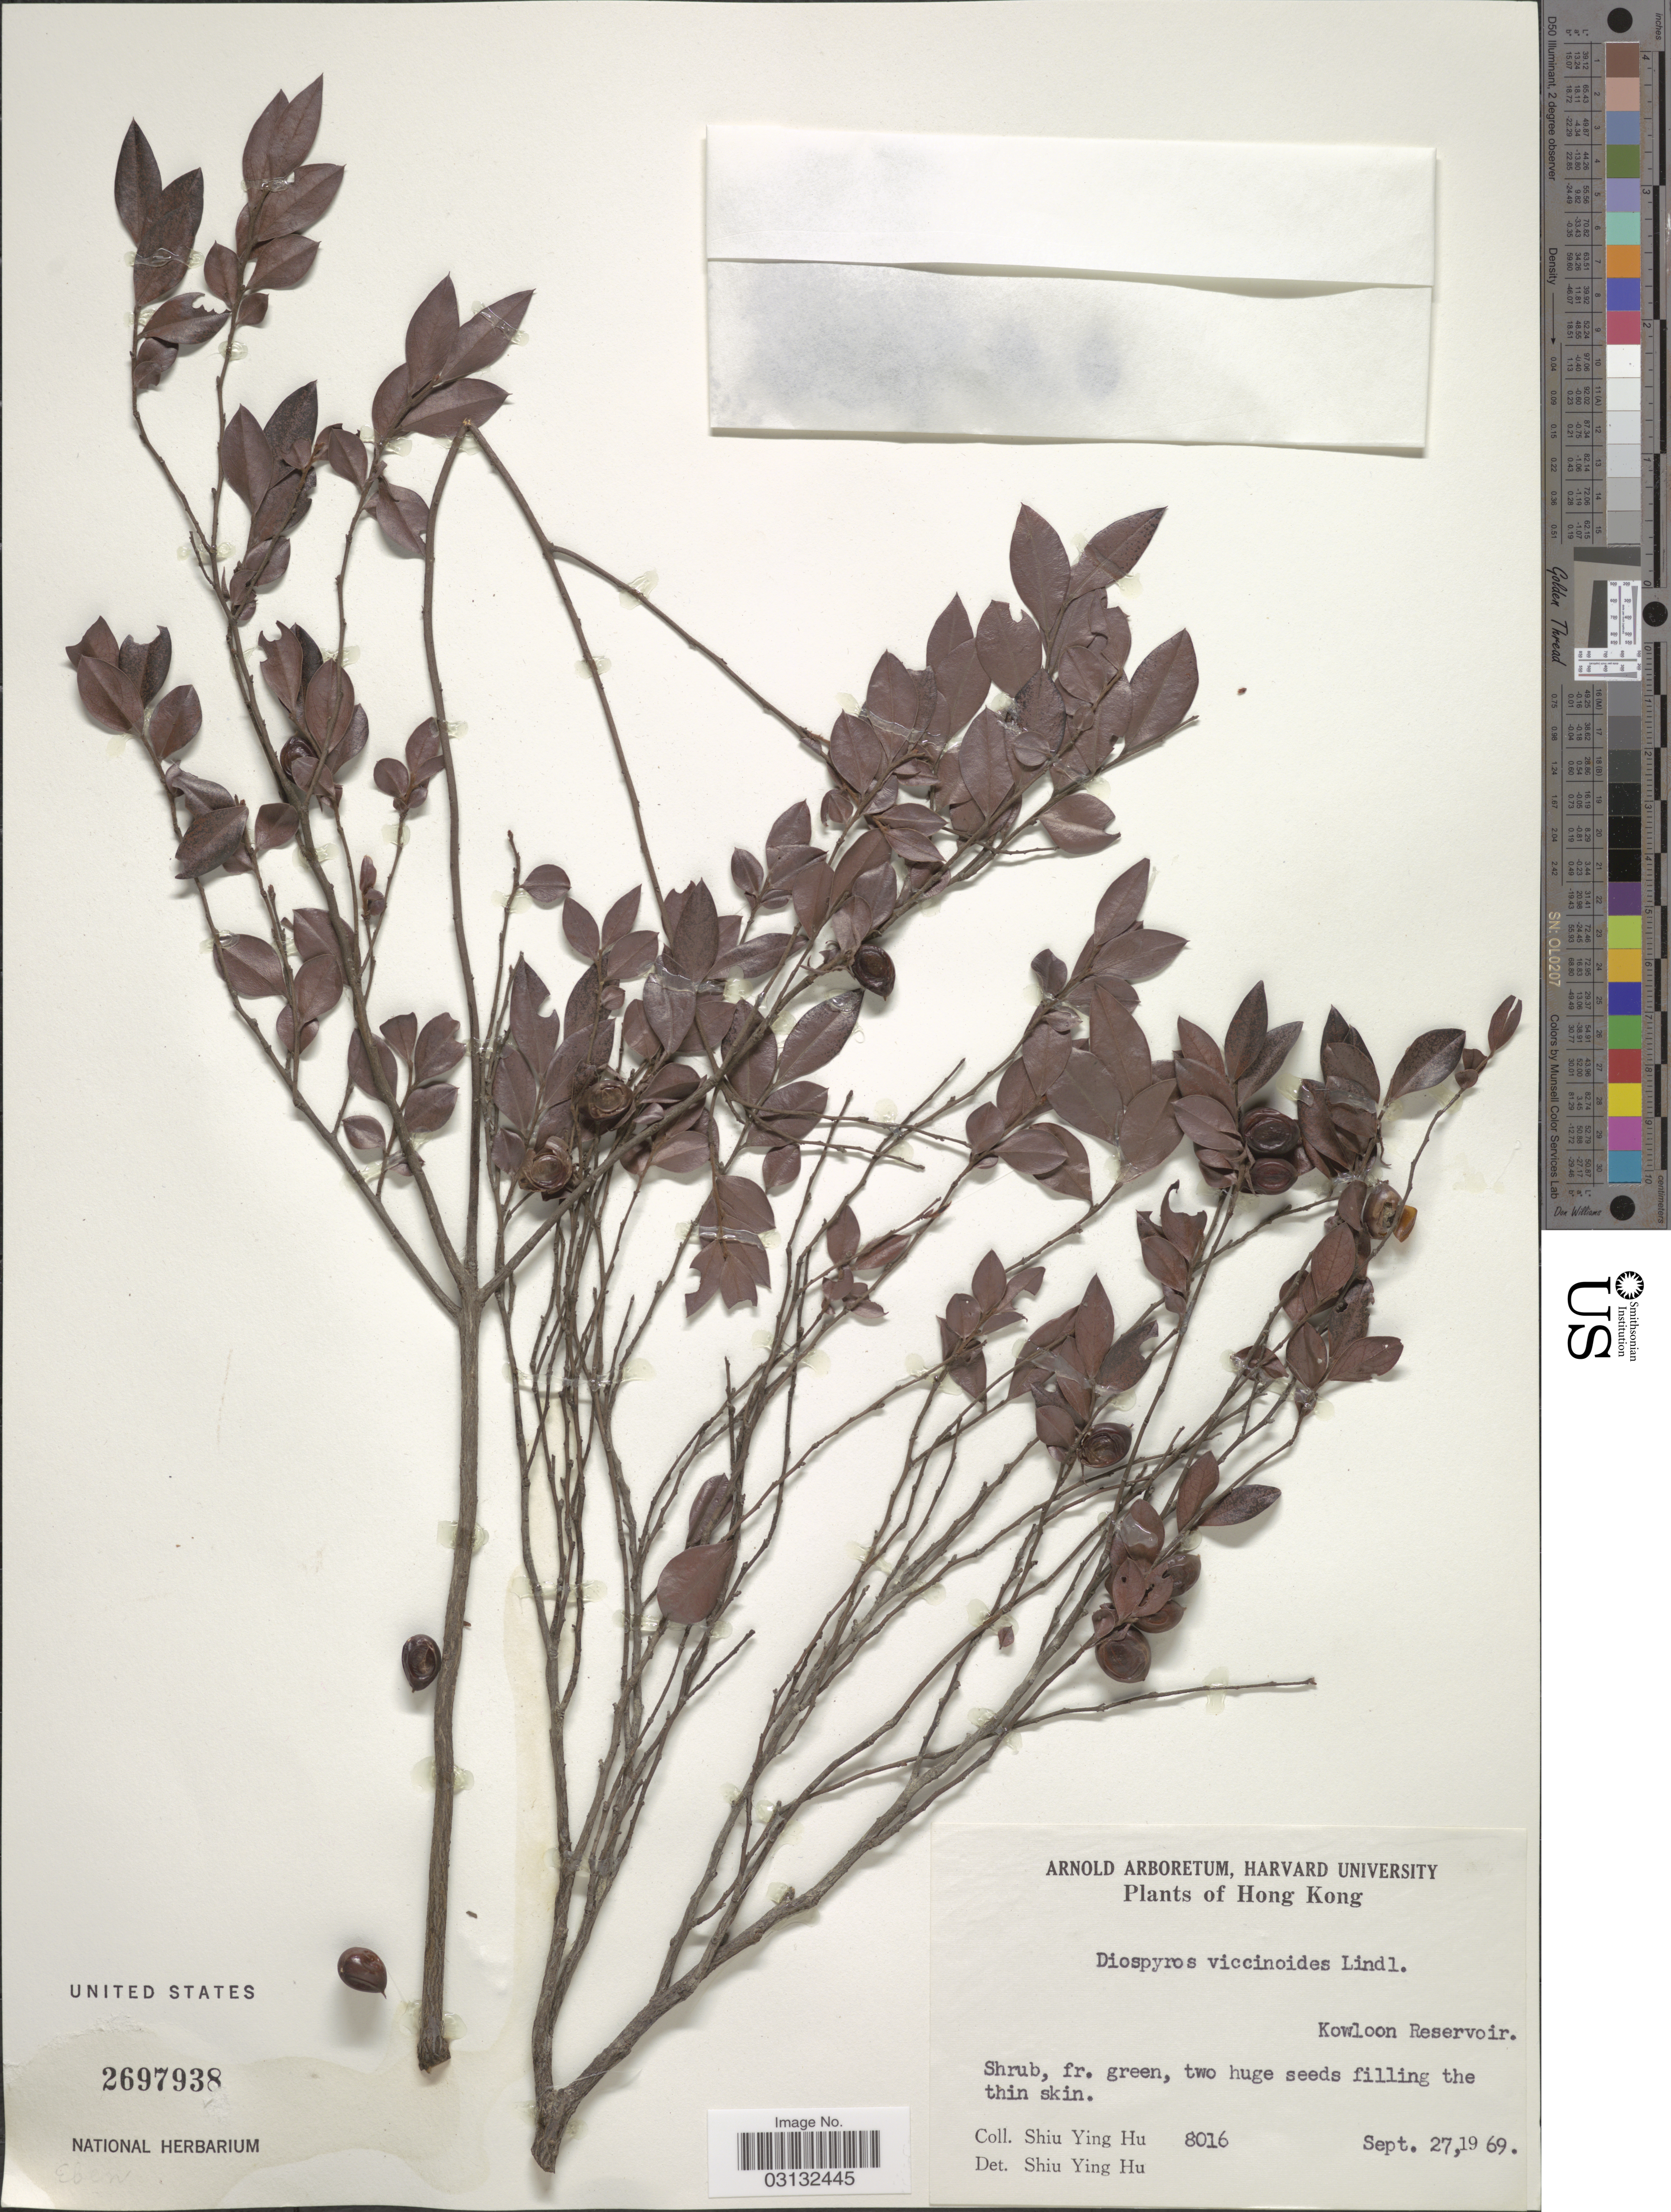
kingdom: Plantae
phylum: Tracheophyta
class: Magnoliopsida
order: Ericales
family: Ebenaceae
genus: Diospyros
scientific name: Diospyros vaccinioides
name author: Lindl.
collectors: S. Y. Hu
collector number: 8016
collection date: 1969-09-27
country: China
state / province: Hong Kong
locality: Kowloon Reservoir.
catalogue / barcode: US 2697938